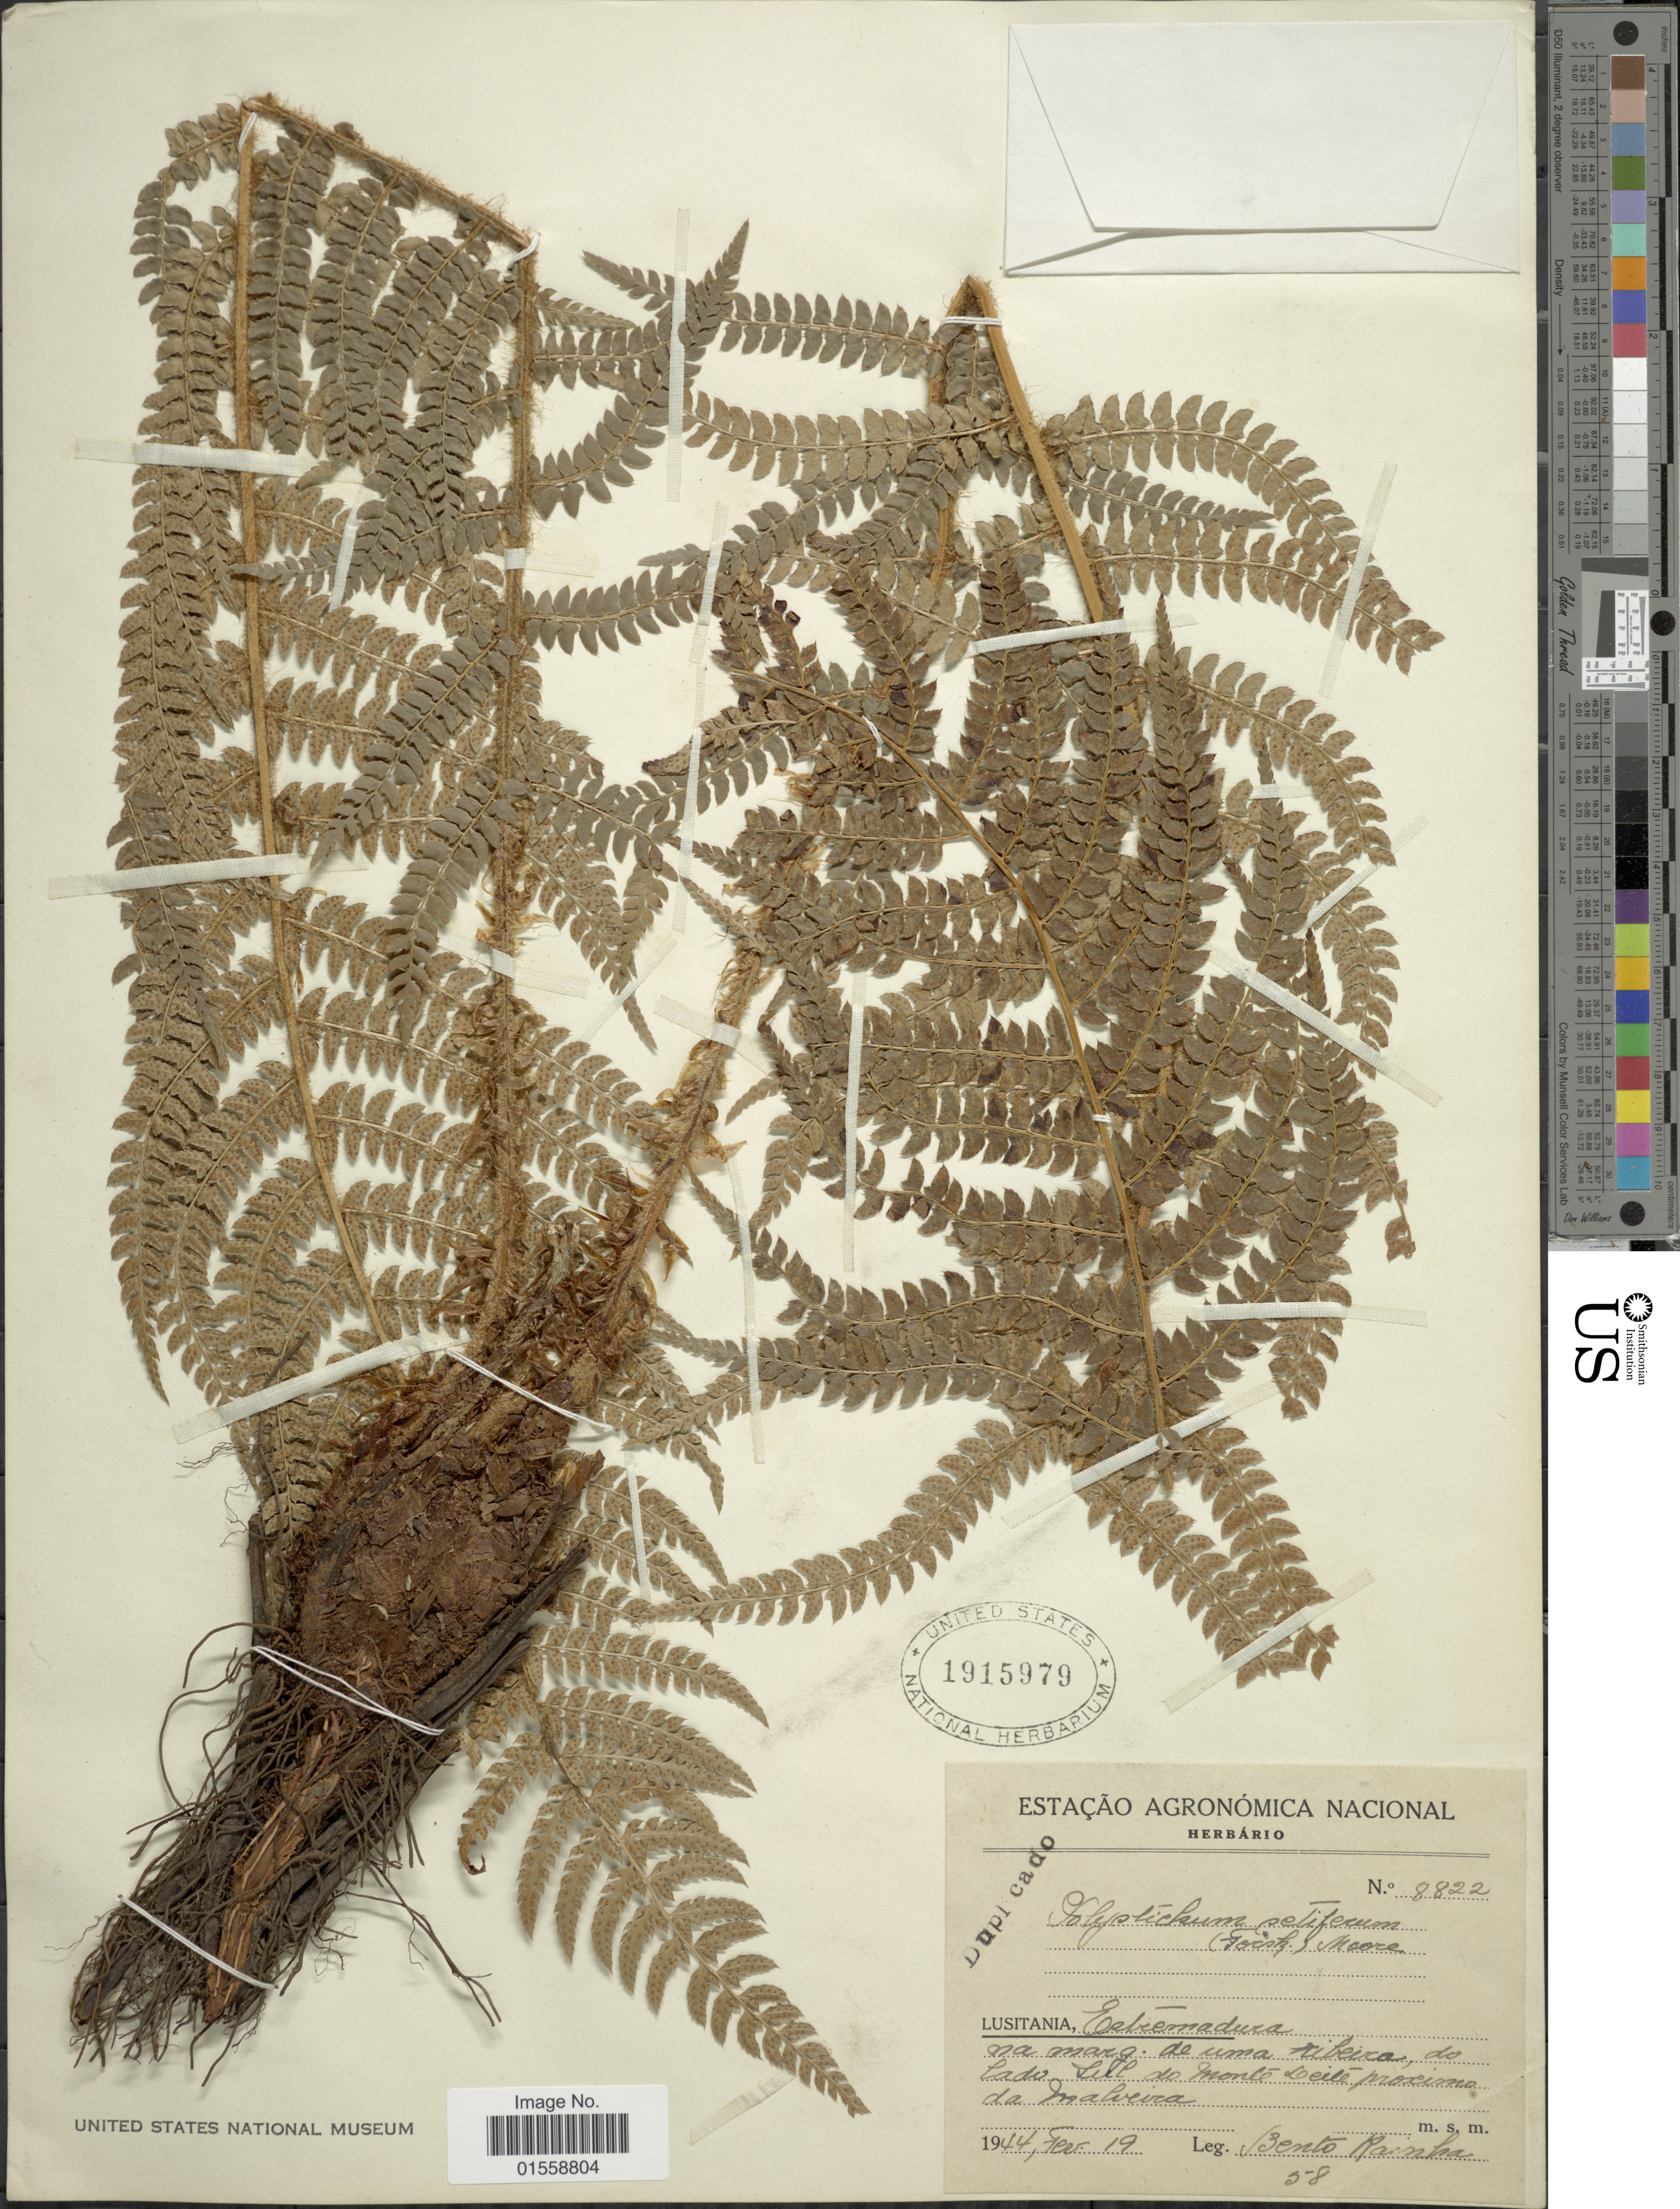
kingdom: Plantae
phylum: Tracheophyta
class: Polypodiopsida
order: Polypodiales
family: Dryopteridaceae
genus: Polystichum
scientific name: Polystichum setiferum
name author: (Forssk.) Moore ex Woynar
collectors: B. Rainha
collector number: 8822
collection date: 1944-02-19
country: Portugal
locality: Lusitania, Estremadura, na maro de uma ribeira, do lado Sell do monte Loeile proximeo da malveira [interpreted]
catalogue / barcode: US 1915979